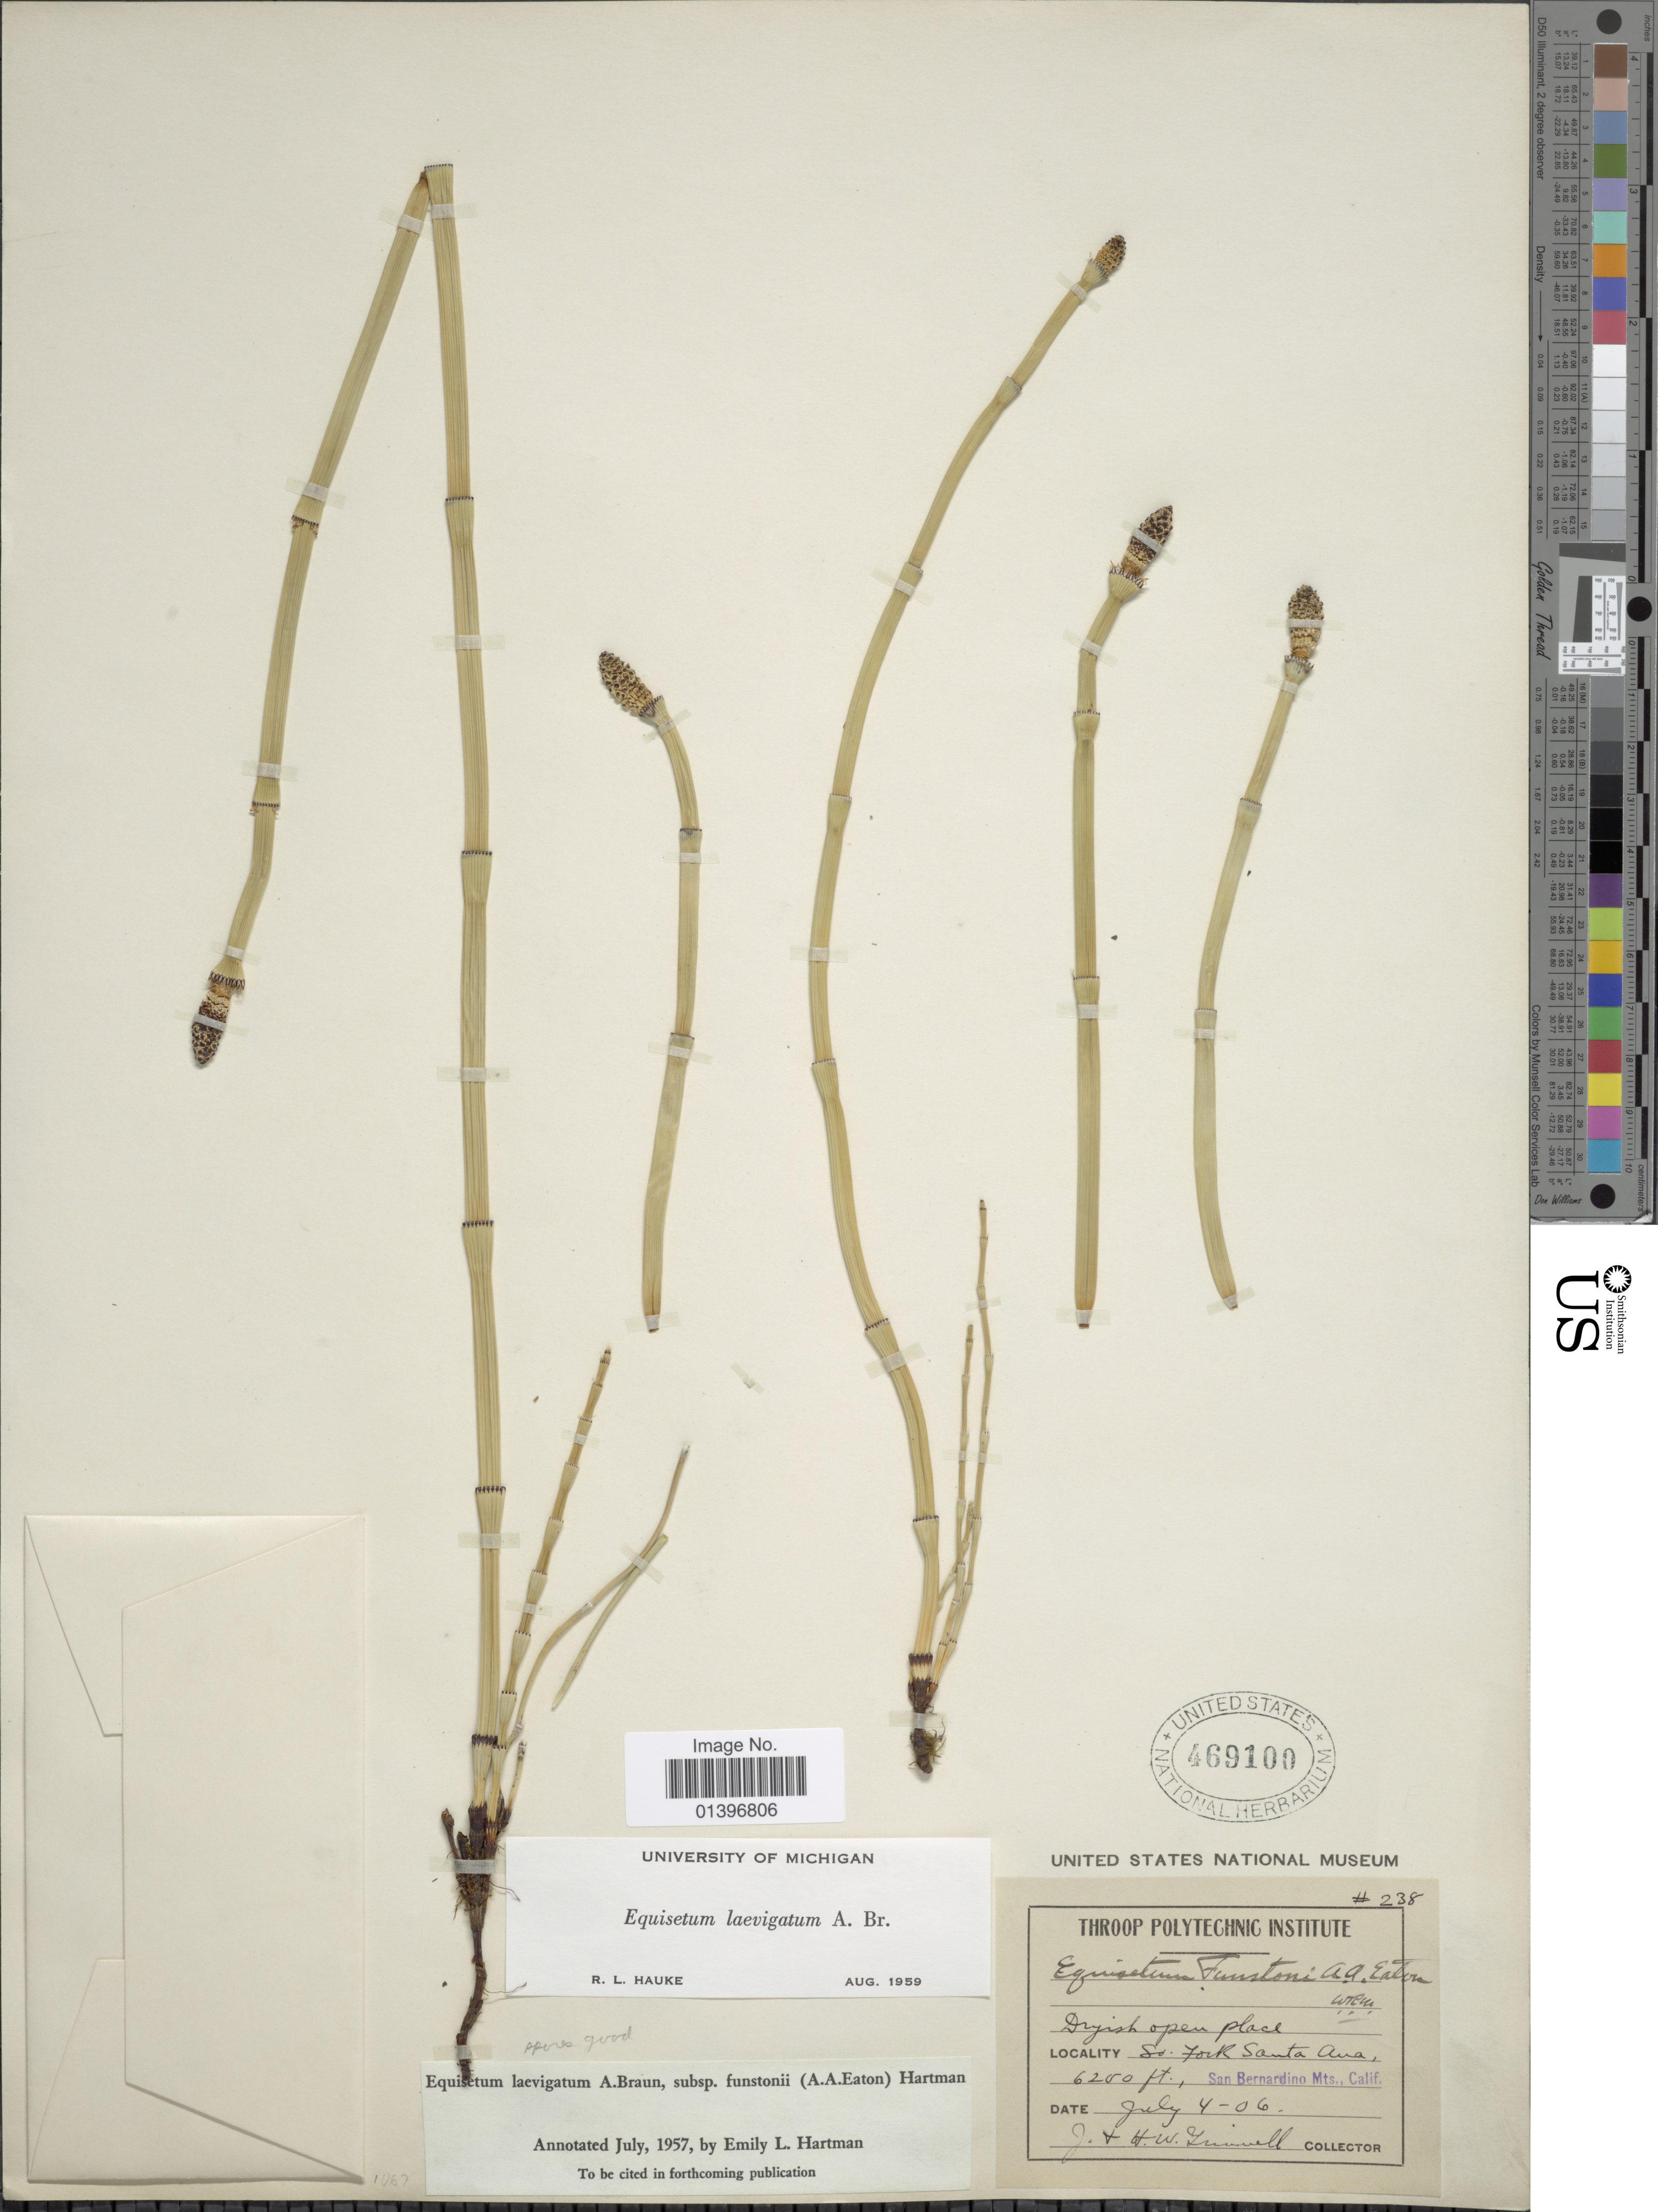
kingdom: Plantae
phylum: Tracheophyta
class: Polypodiopsida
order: Equisetales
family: Equisetaceae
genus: Equisetum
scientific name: Equisetum laevigatum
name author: A. Braun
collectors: J. Grinnell & H. Grinnell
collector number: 238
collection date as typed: Transcribed d/m/y: 4/7/6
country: United States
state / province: California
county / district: San Bernardino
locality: So. Fork Santa Ana, San Bernardino Mts.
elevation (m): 1890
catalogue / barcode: US 469100